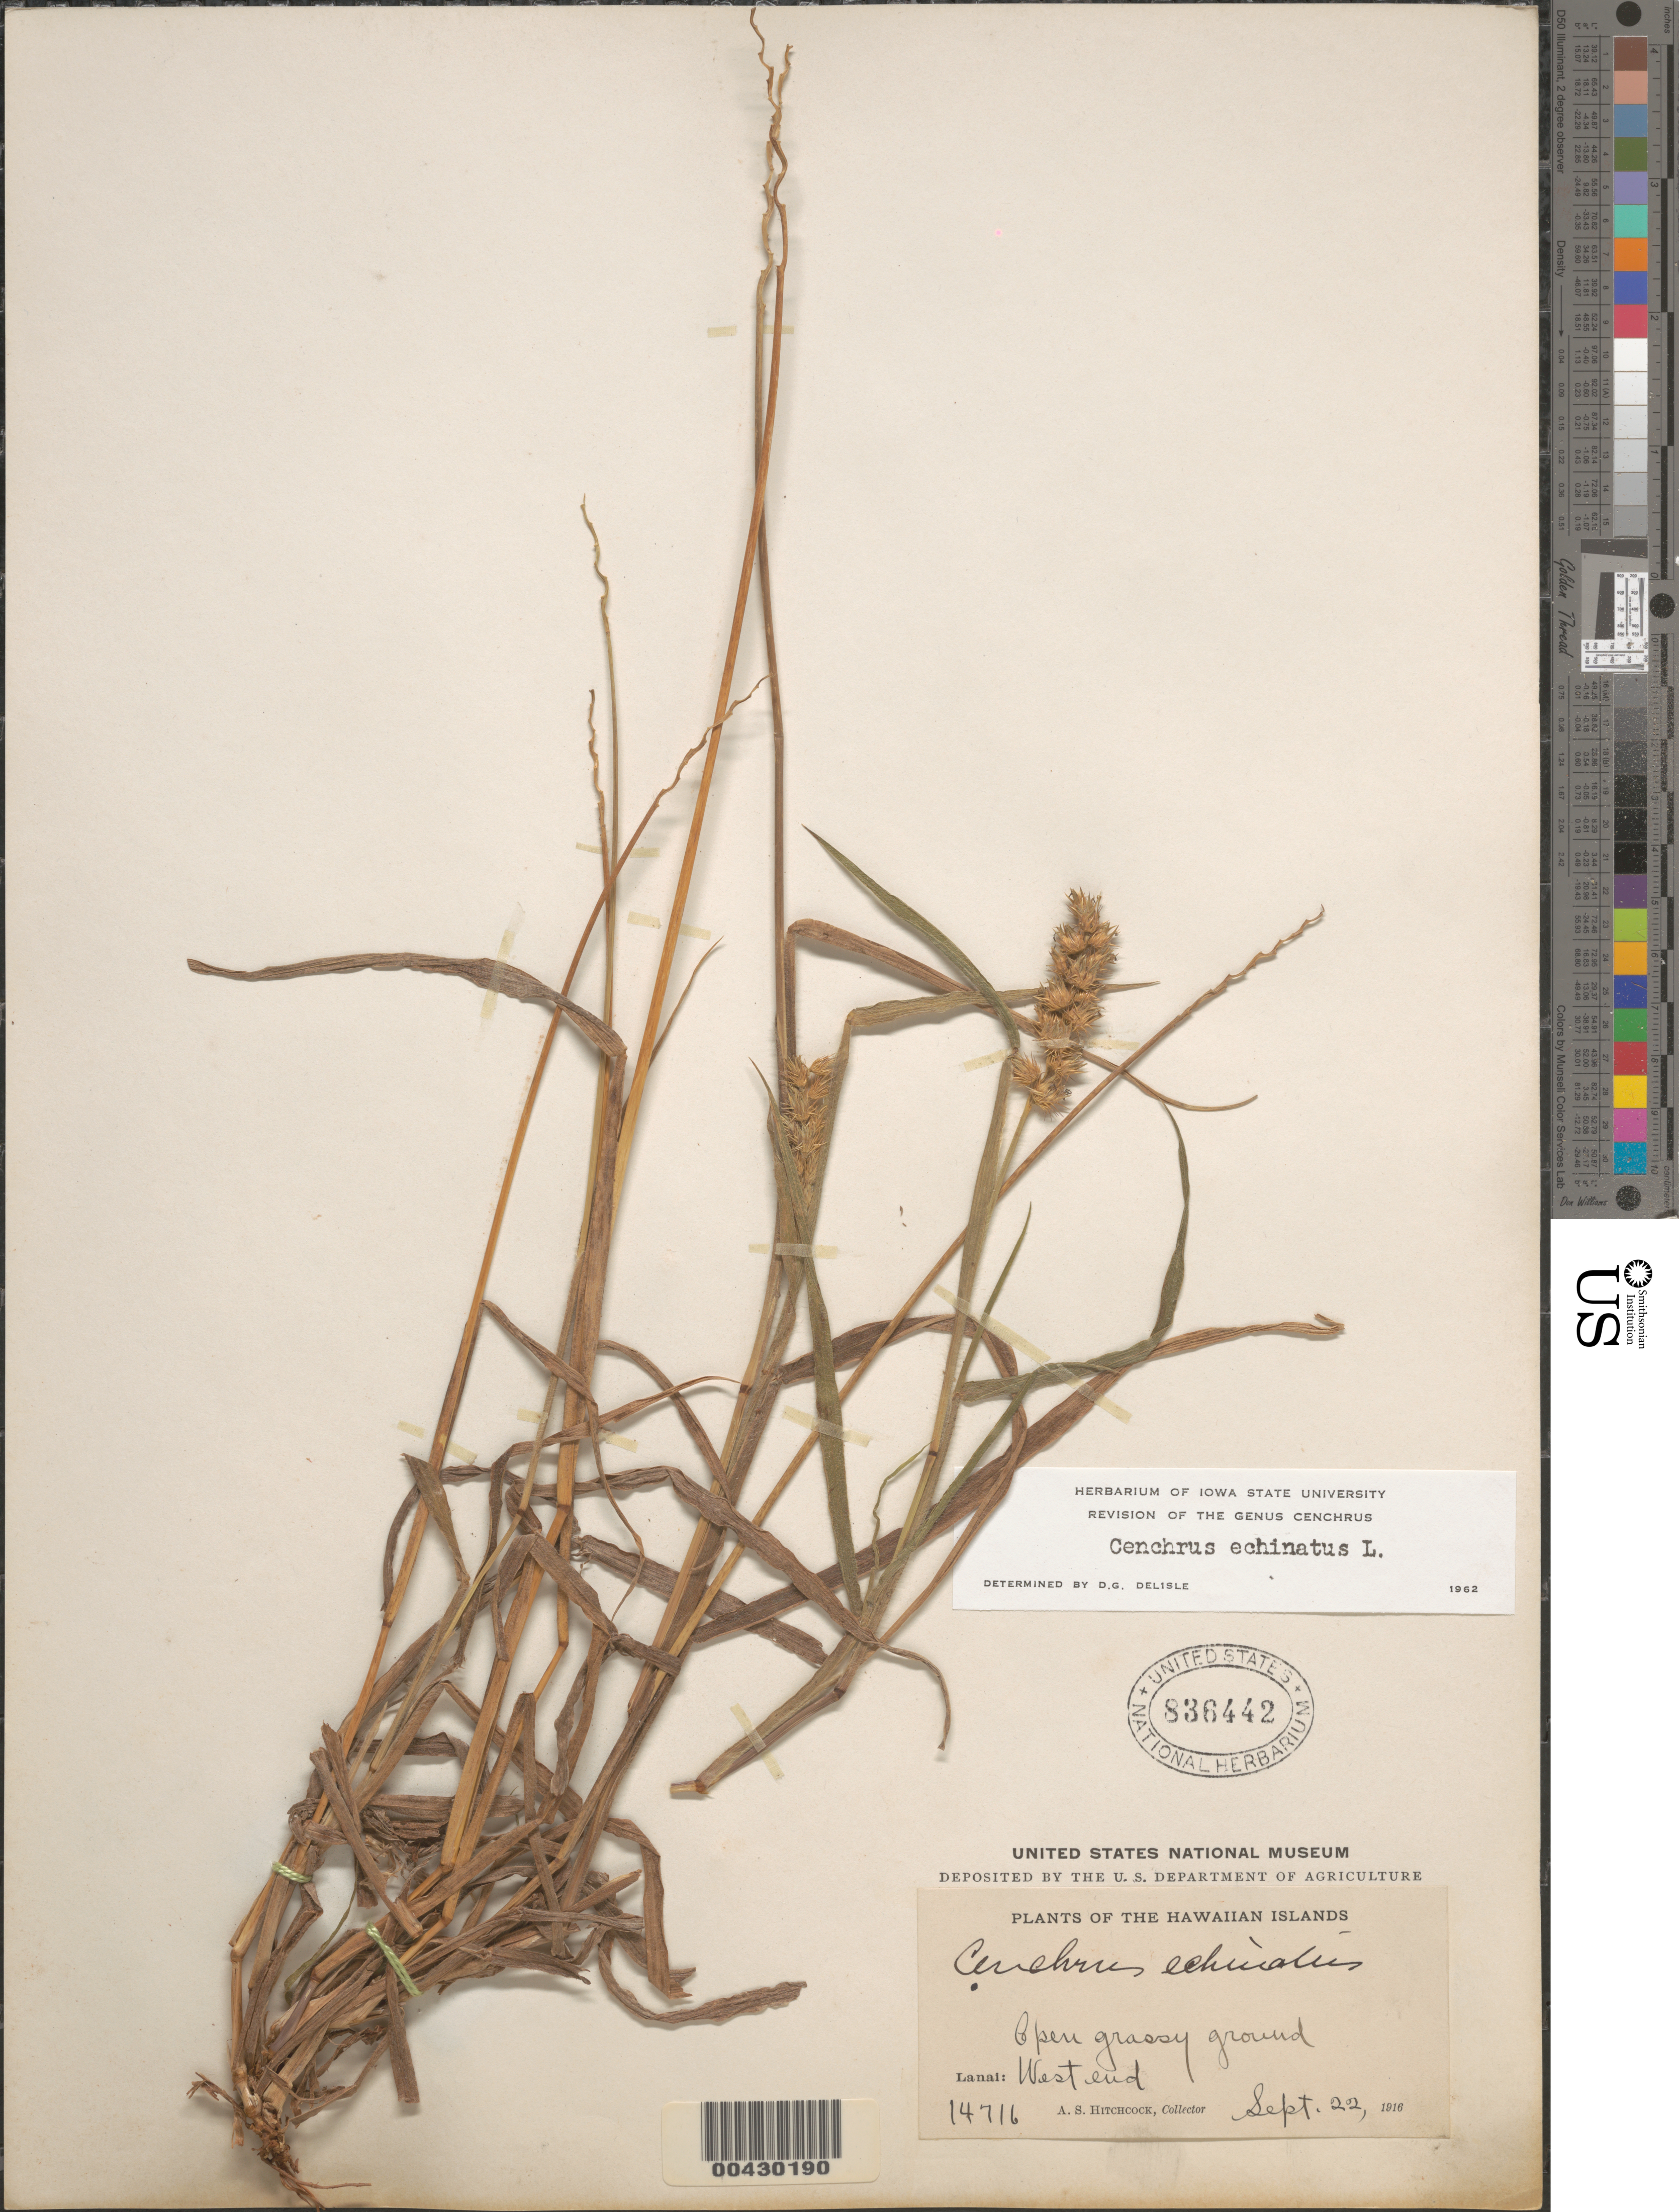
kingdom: Plantae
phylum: Tracheophyta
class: Liliopsida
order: Poales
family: Poaceae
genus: Cenchrus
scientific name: Cenchrus echinatus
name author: L.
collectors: A. S. Hitchcock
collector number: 14716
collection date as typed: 22 Sep 1916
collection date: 1916-09-22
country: United States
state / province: Hawaii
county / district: Maui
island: Lana'i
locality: West end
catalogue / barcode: US 836442